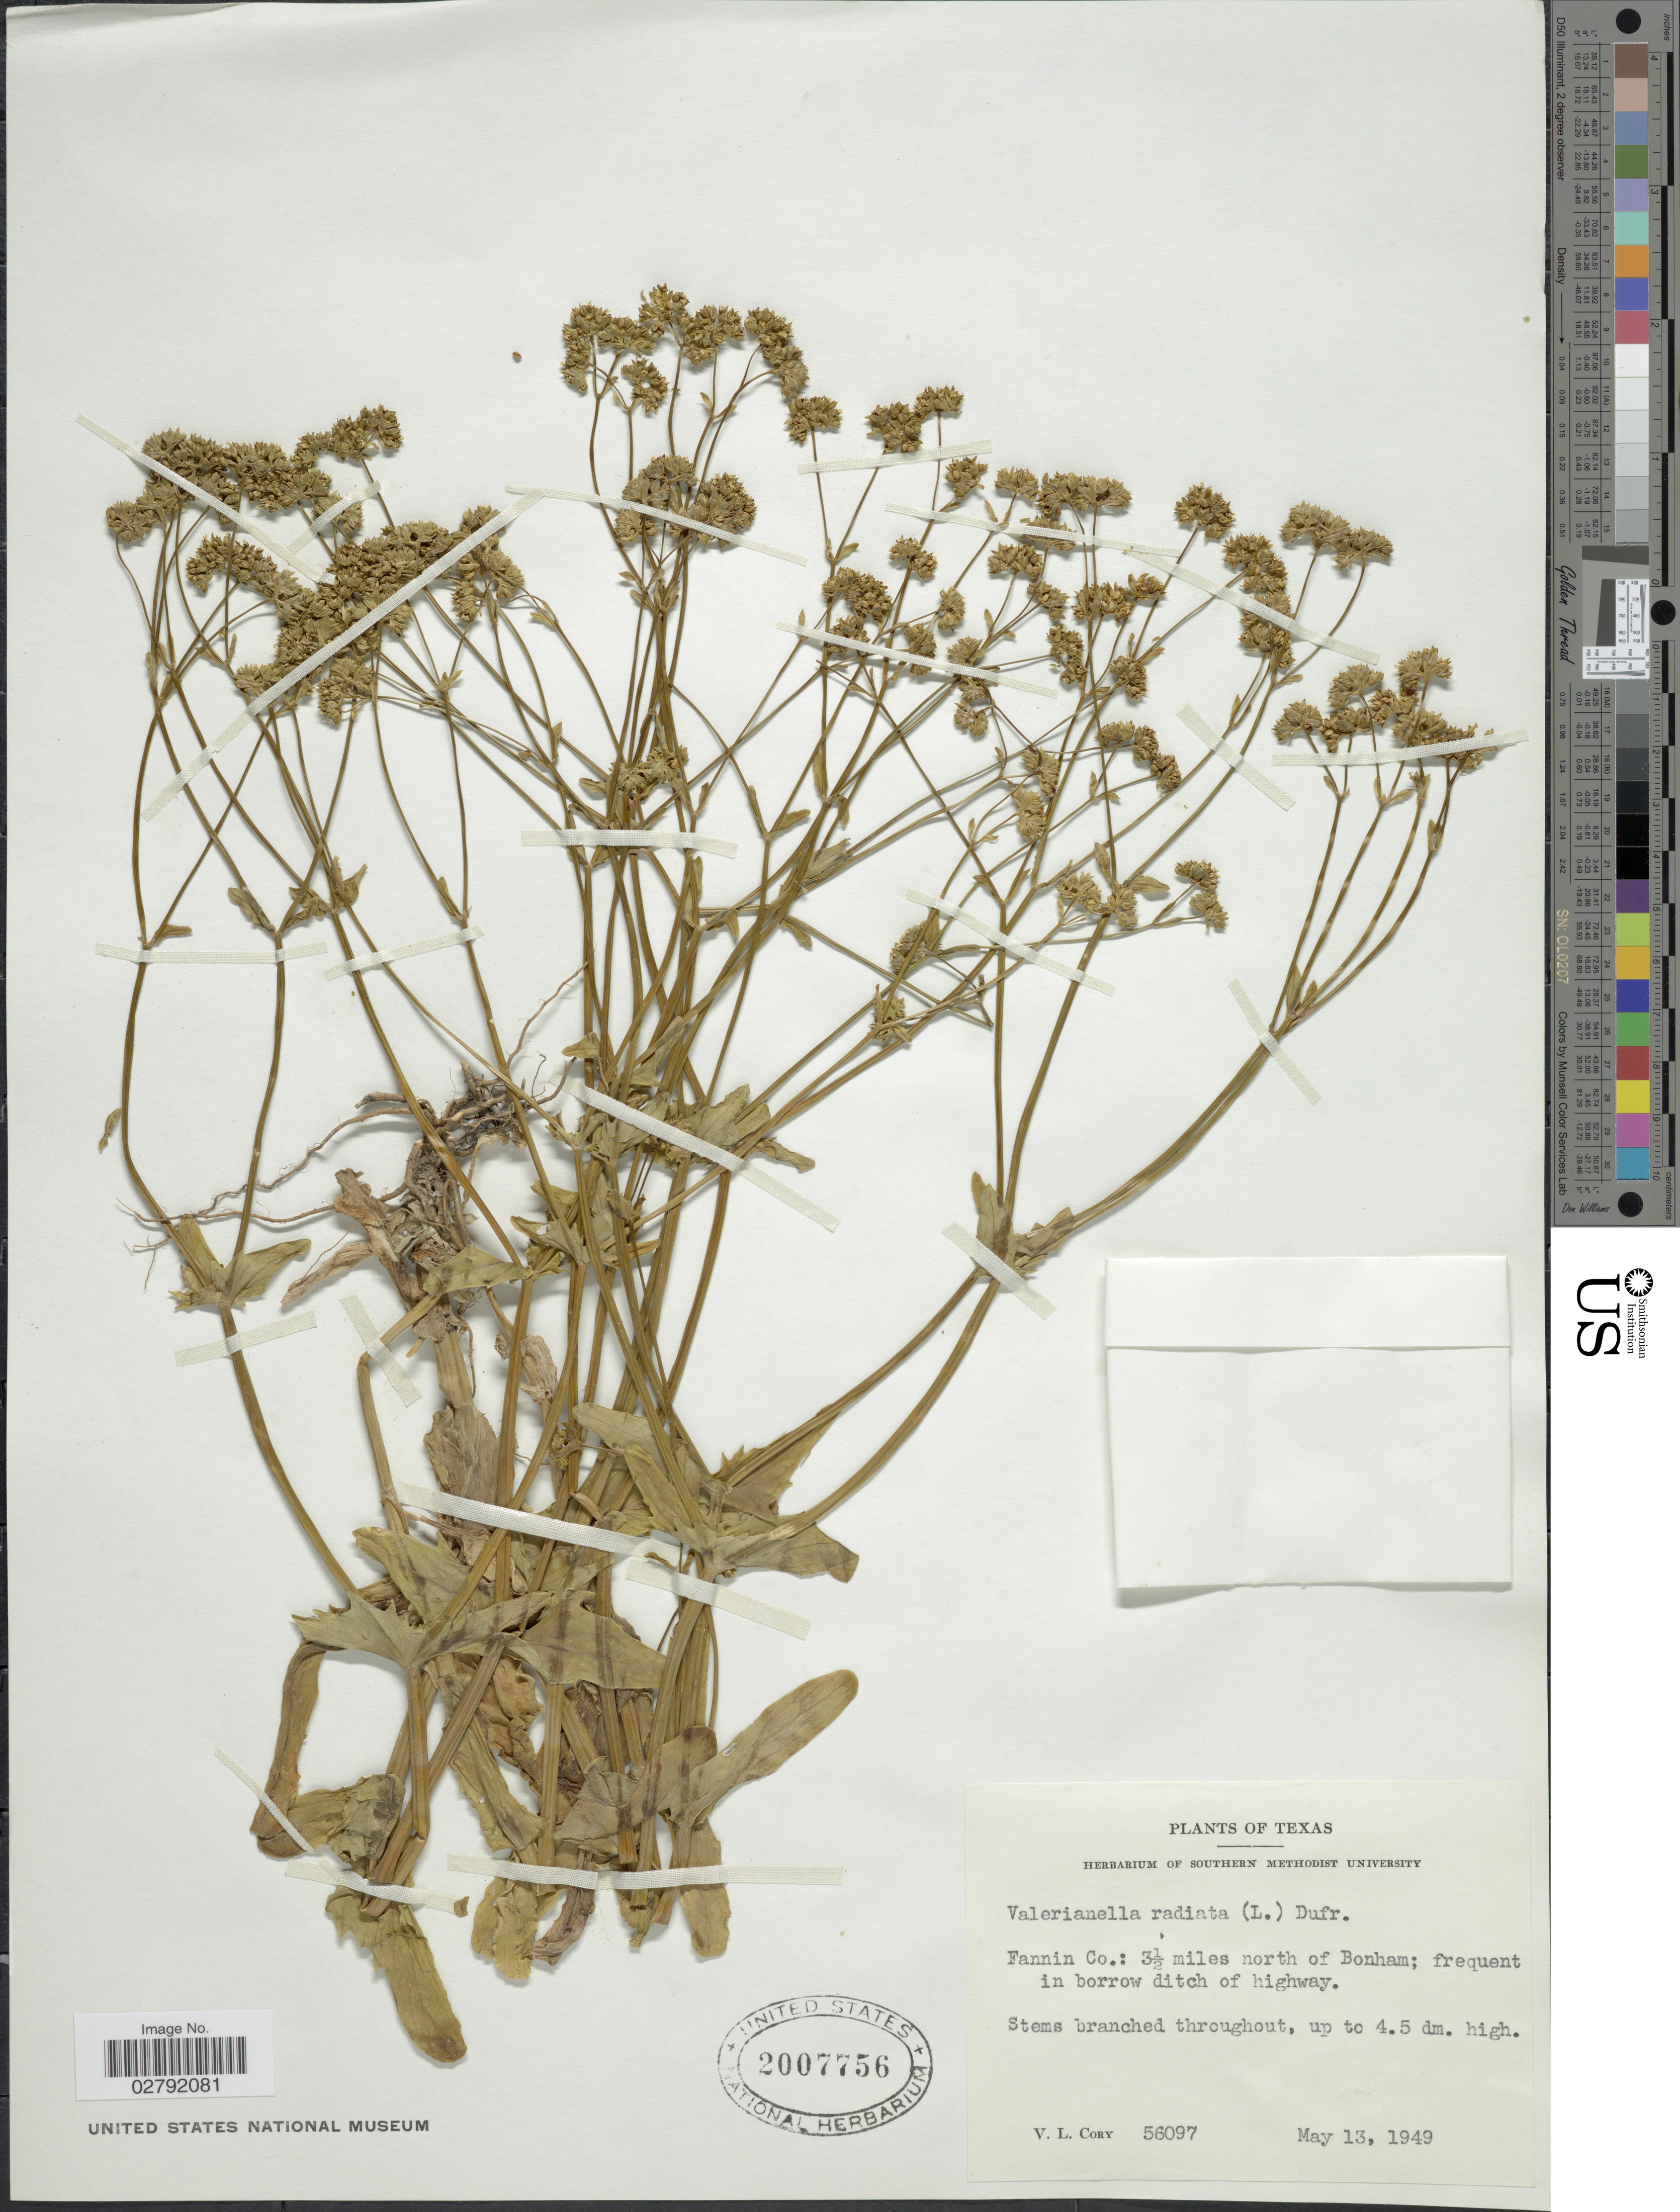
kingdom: Plantae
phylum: Tracheophyta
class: Magnoliopsida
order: Dipsacales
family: Caprifoliaceae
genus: Valerianella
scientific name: Valerianella radiata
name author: (L.) Dufr.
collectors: V. Cory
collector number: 56097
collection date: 1949-05-13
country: United States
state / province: Texas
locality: Fannin Co.: 3½ miles north of Bonham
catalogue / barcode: US 2007756